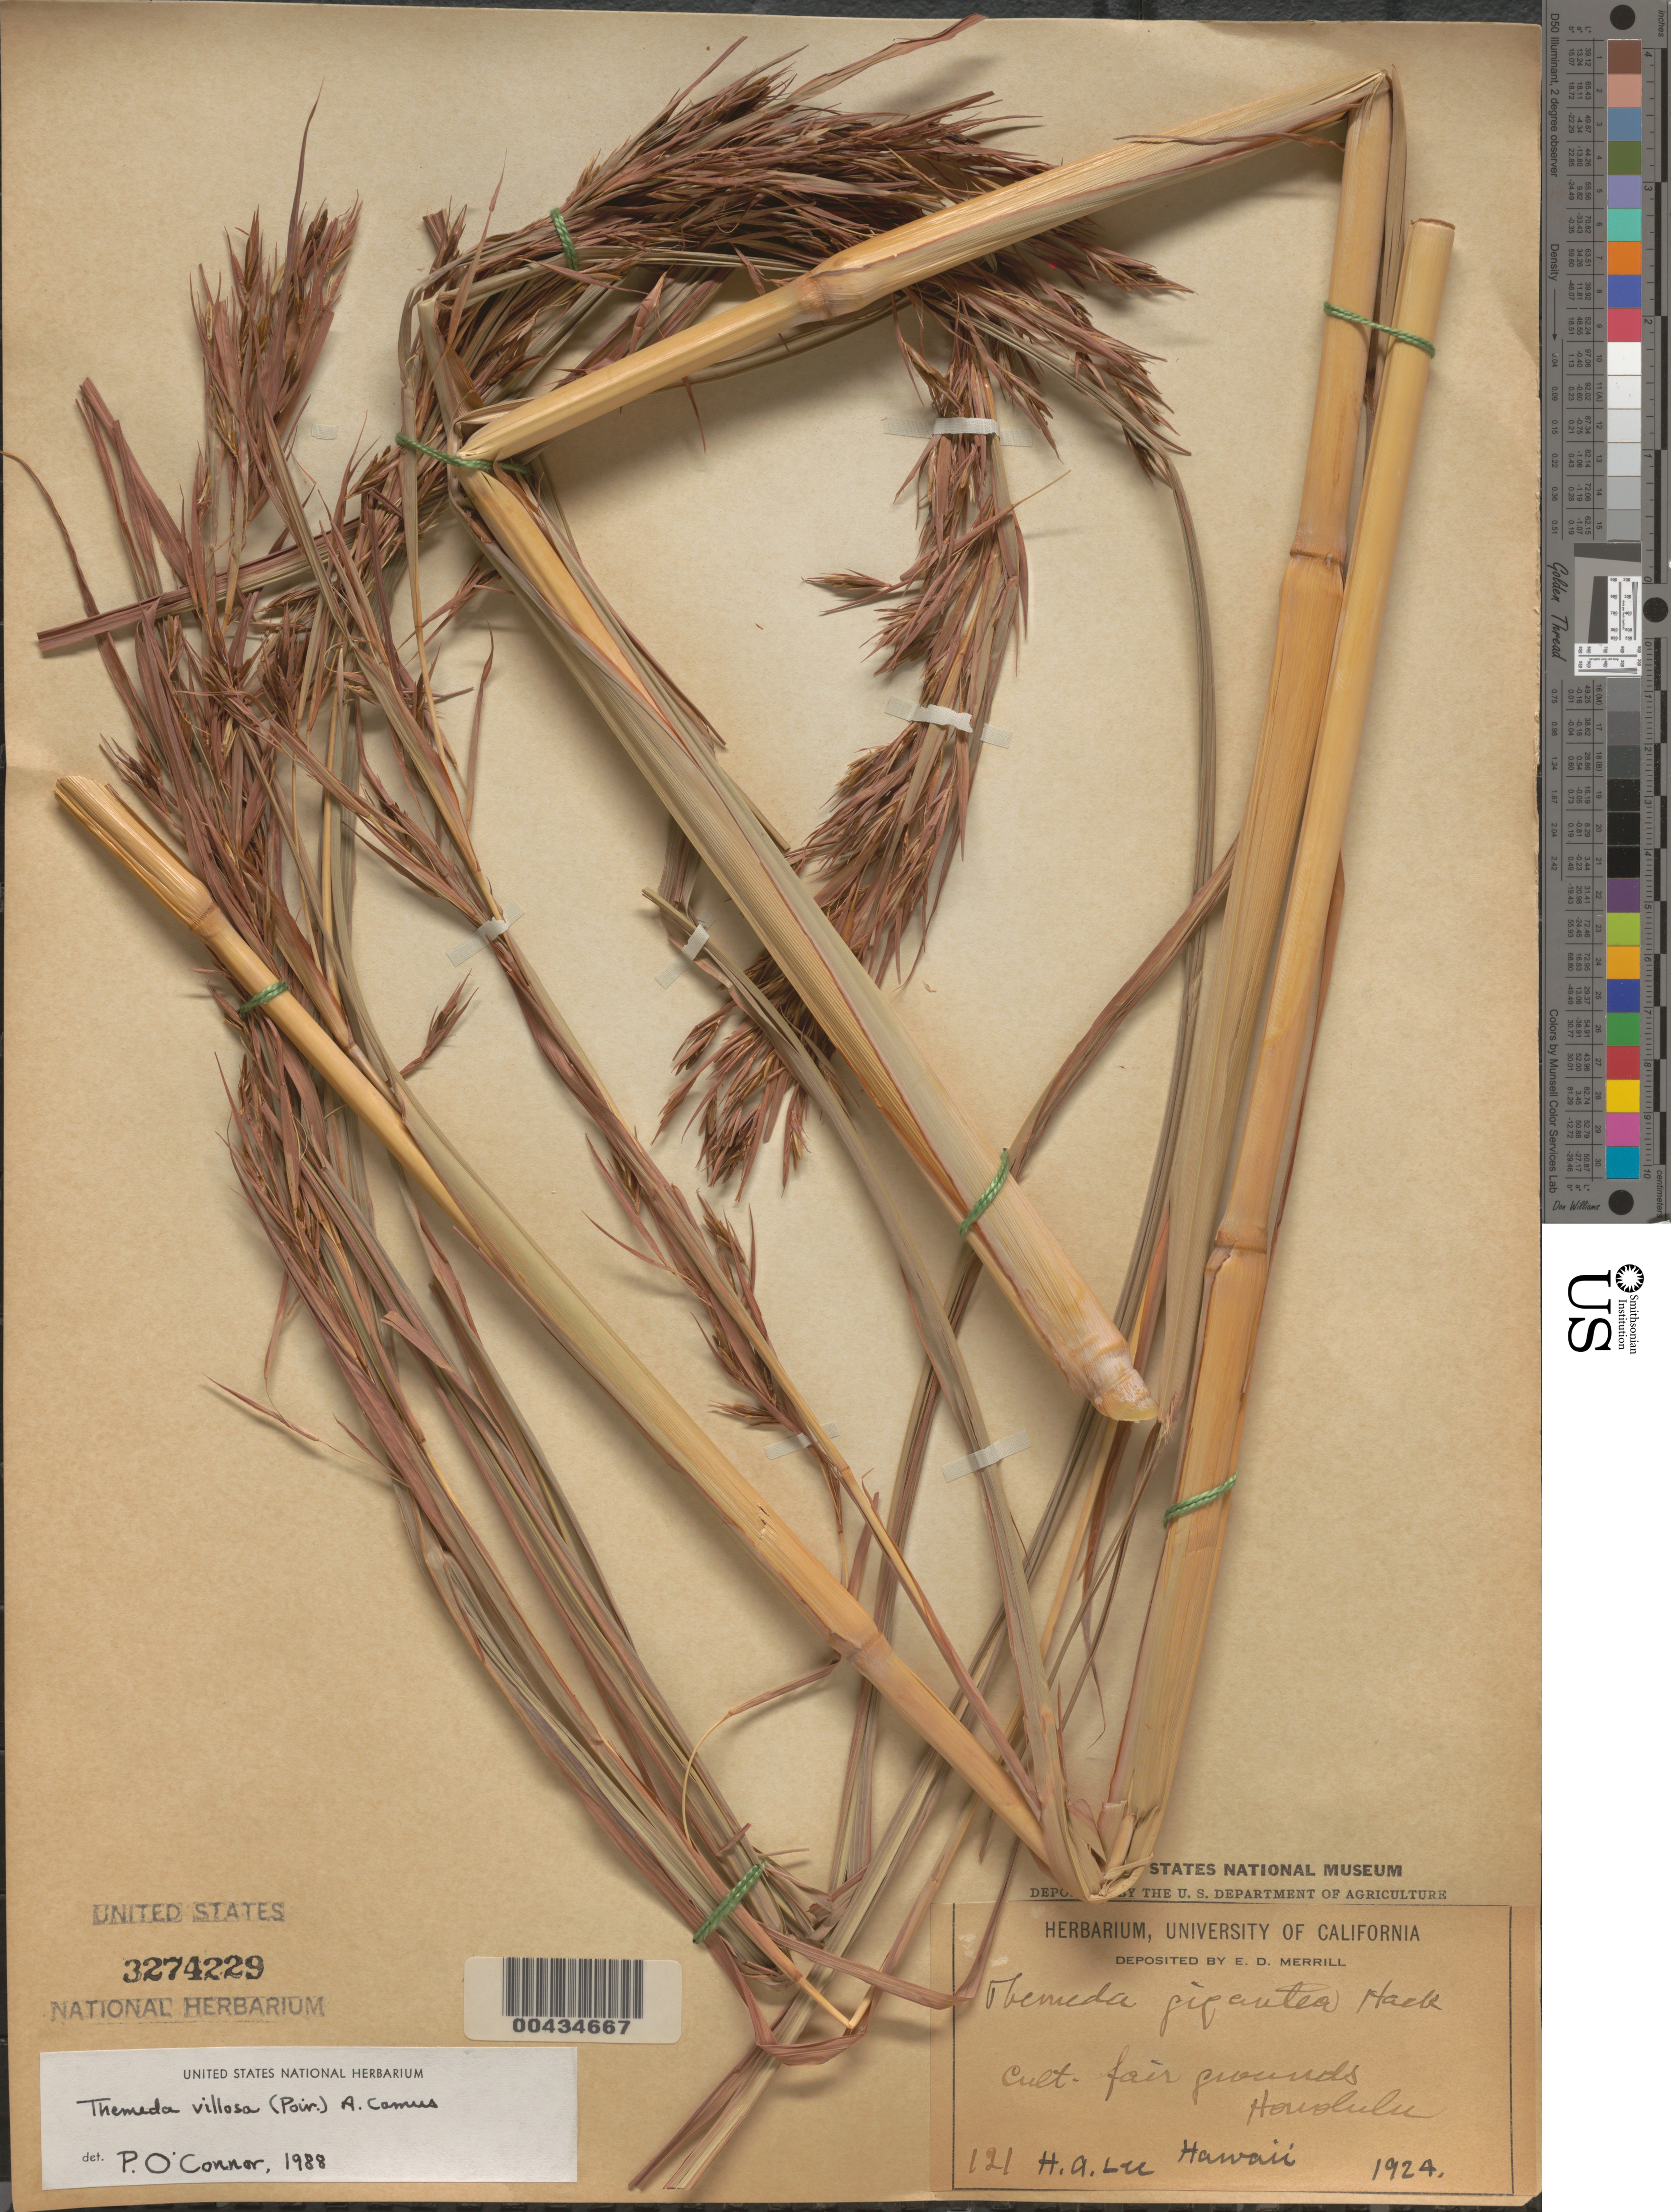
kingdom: Plantae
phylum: Tracheophyta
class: Liliopsida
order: Poales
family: Poaceae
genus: Themeda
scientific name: Themeda villosa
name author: (Lam.) A. Camus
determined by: O'Connor, P.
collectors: H. Lee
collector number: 121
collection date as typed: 1924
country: United States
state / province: Hawaii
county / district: Honolulu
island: Oahu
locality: Fairgrounds, Honolulu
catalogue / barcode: US 3274229